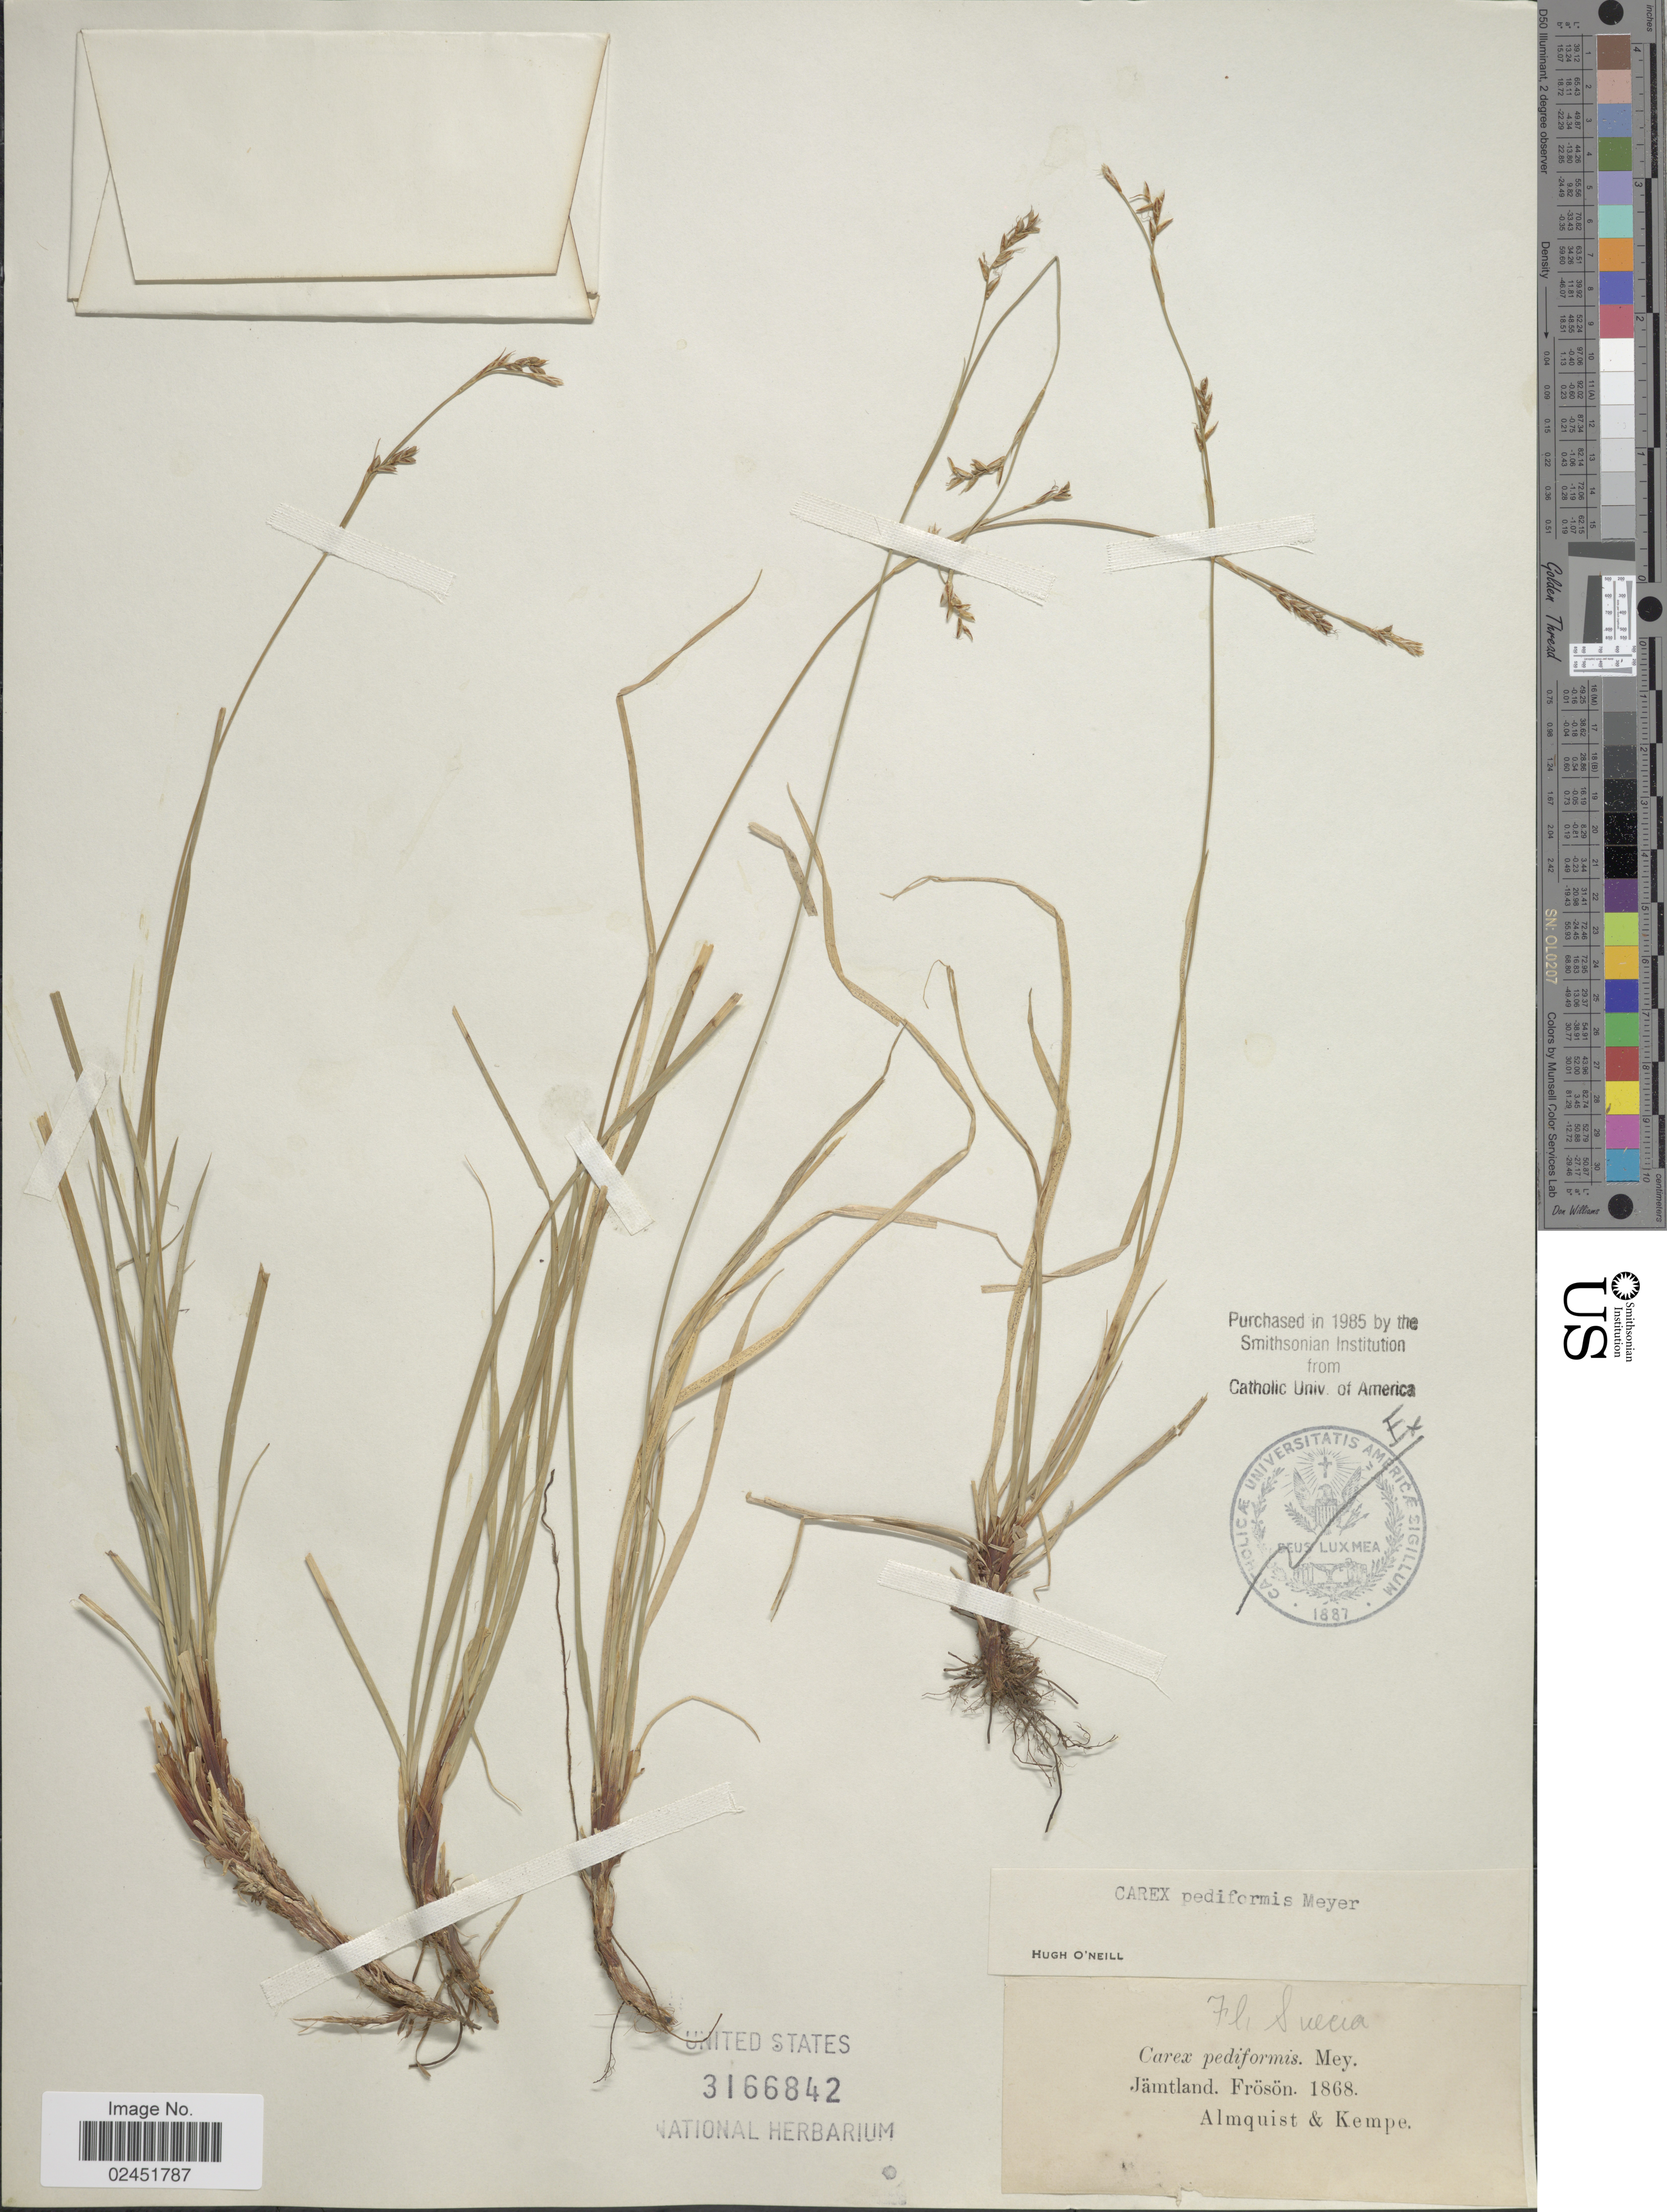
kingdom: Plantae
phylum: Tracheophyta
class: Liliopsida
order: Poales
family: Cyperaceae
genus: Carex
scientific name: Carex pediformis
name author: C.A. Mey.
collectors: Almquist & Kempe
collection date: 1868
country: Sweden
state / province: Jämtland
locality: Suecia. Jamtland. Froson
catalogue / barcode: US 3166842